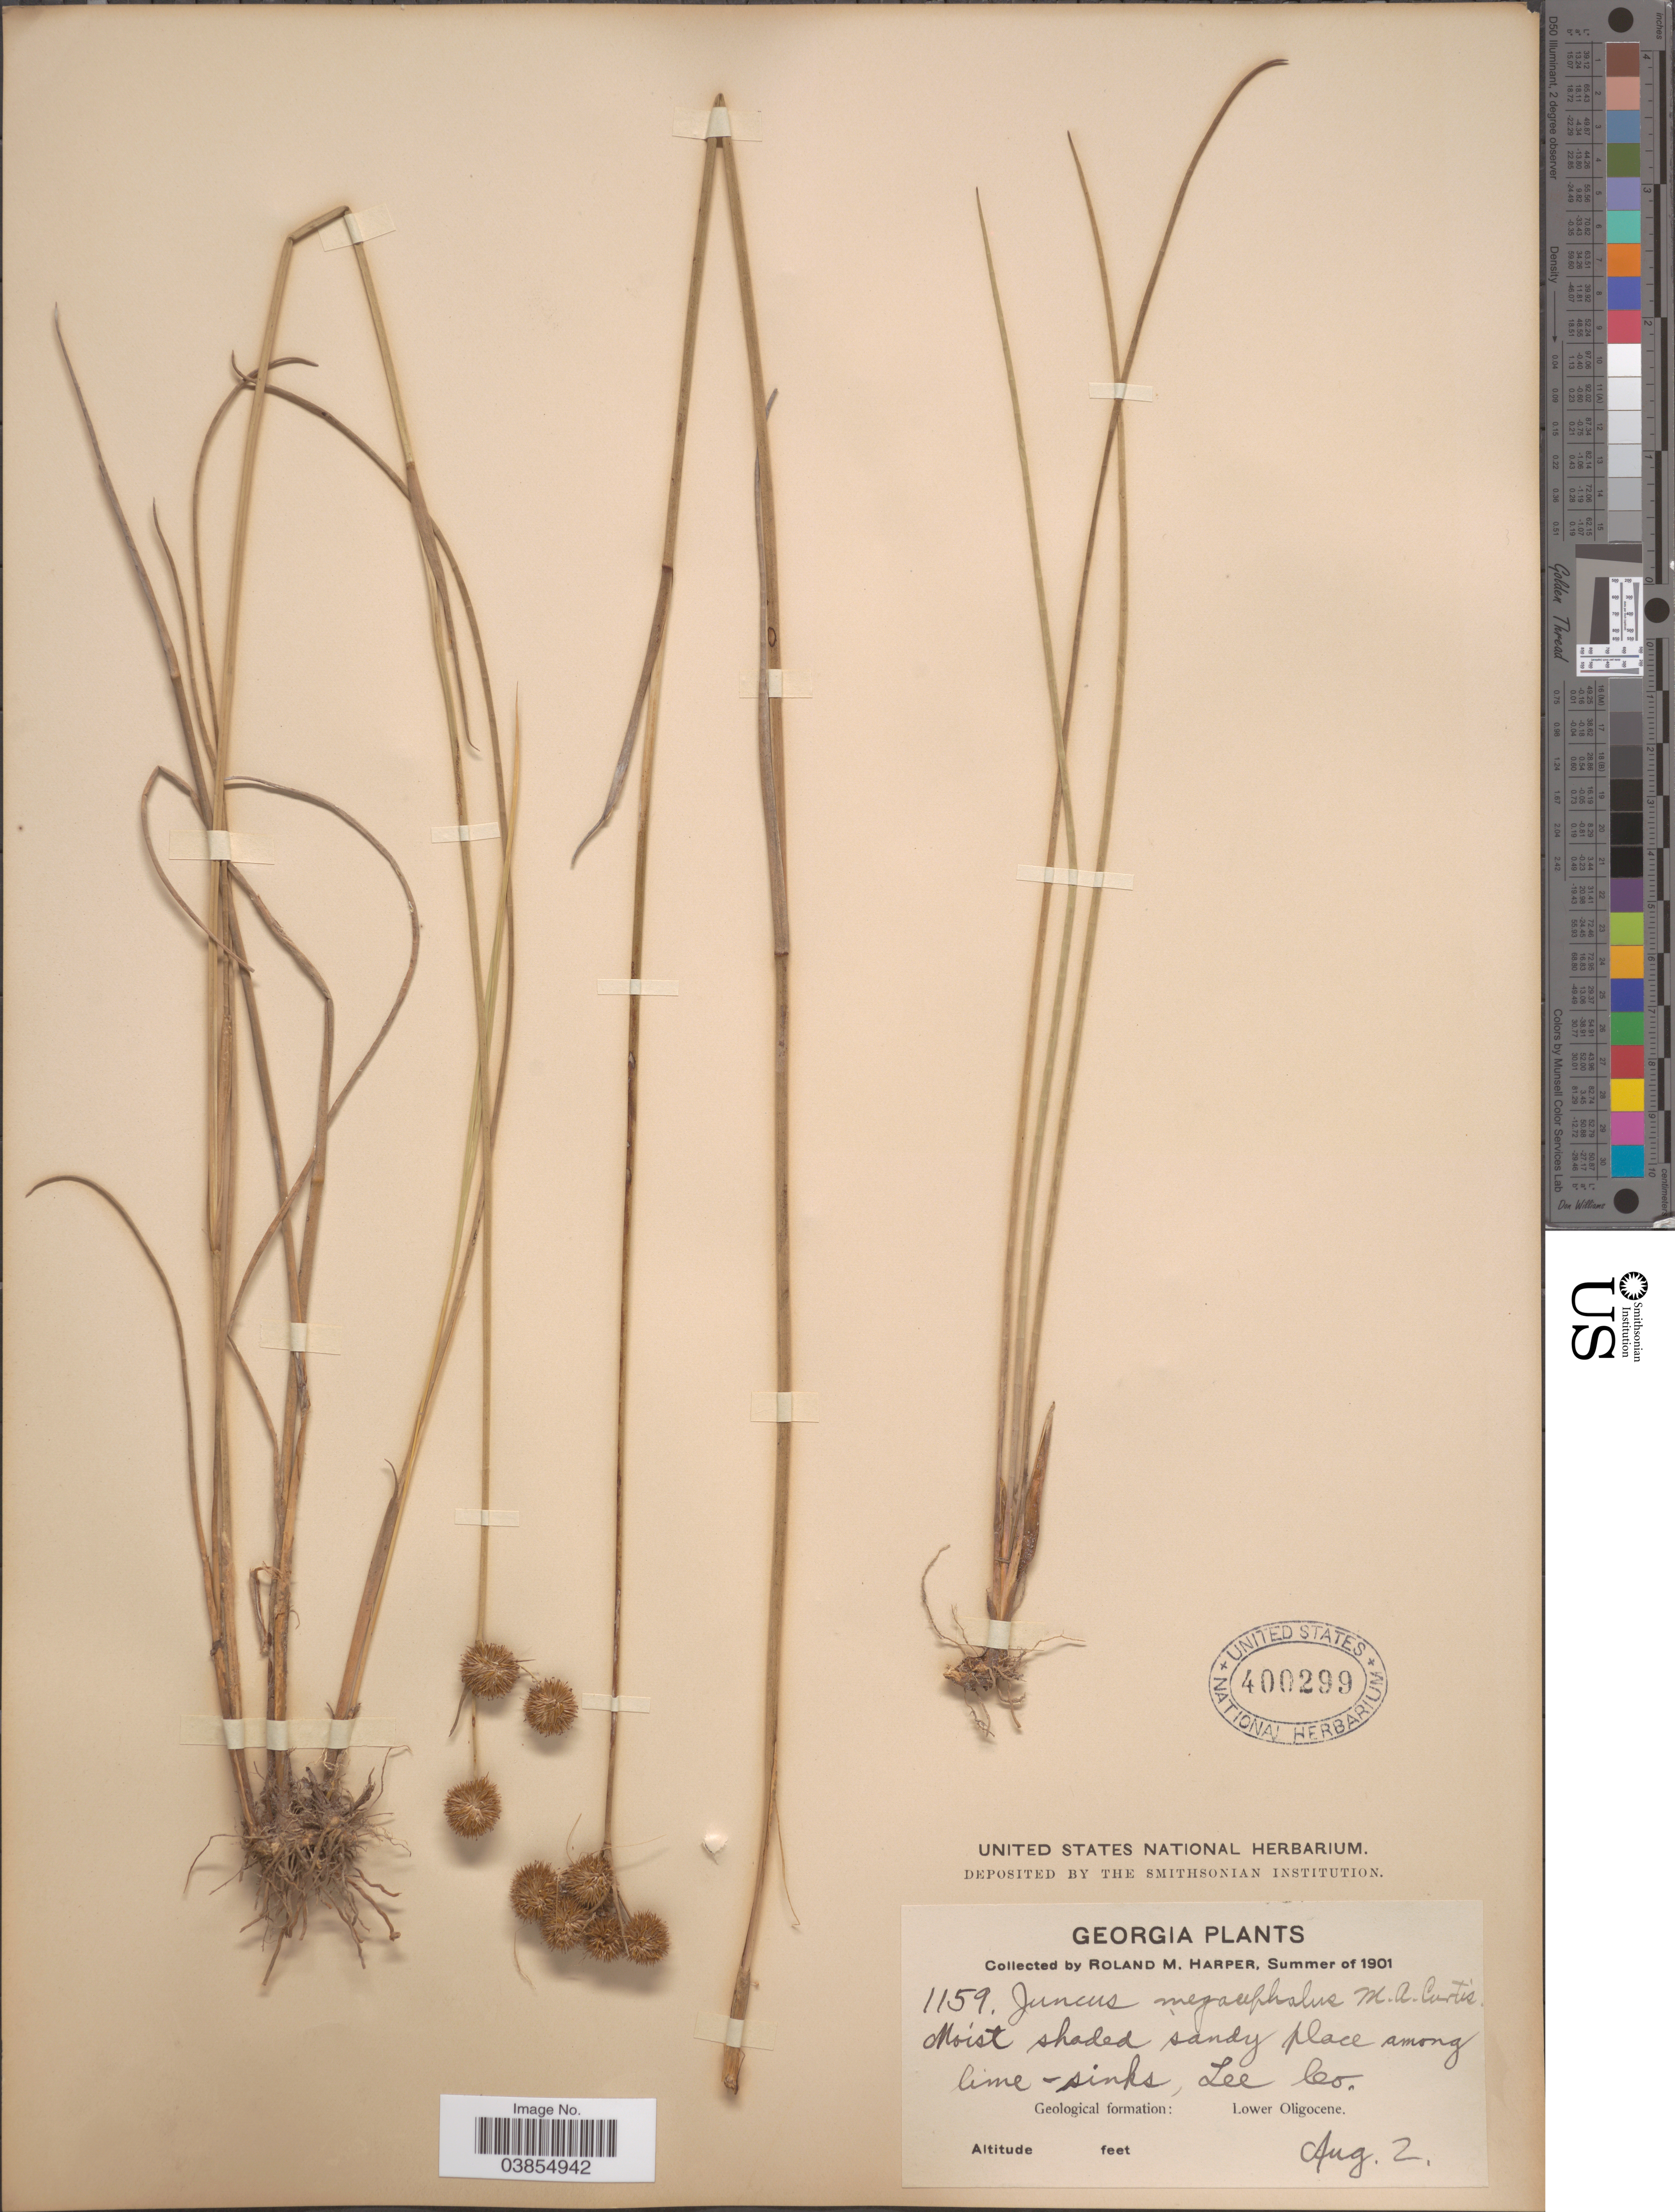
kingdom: Plantae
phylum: Tracheophyta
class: Liliopsida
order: Poales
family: Juncaceae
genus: Juncus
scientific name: Juncus megacephalus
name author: M.A. Curtis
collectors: R. M. Harper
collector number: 1159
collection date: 1901-08-02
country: United States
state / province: Georgia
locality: Moist shaded sandy place among lime-sinks, Lee Co. Geological formation: Lower Oligocene.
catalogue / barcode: US 400299